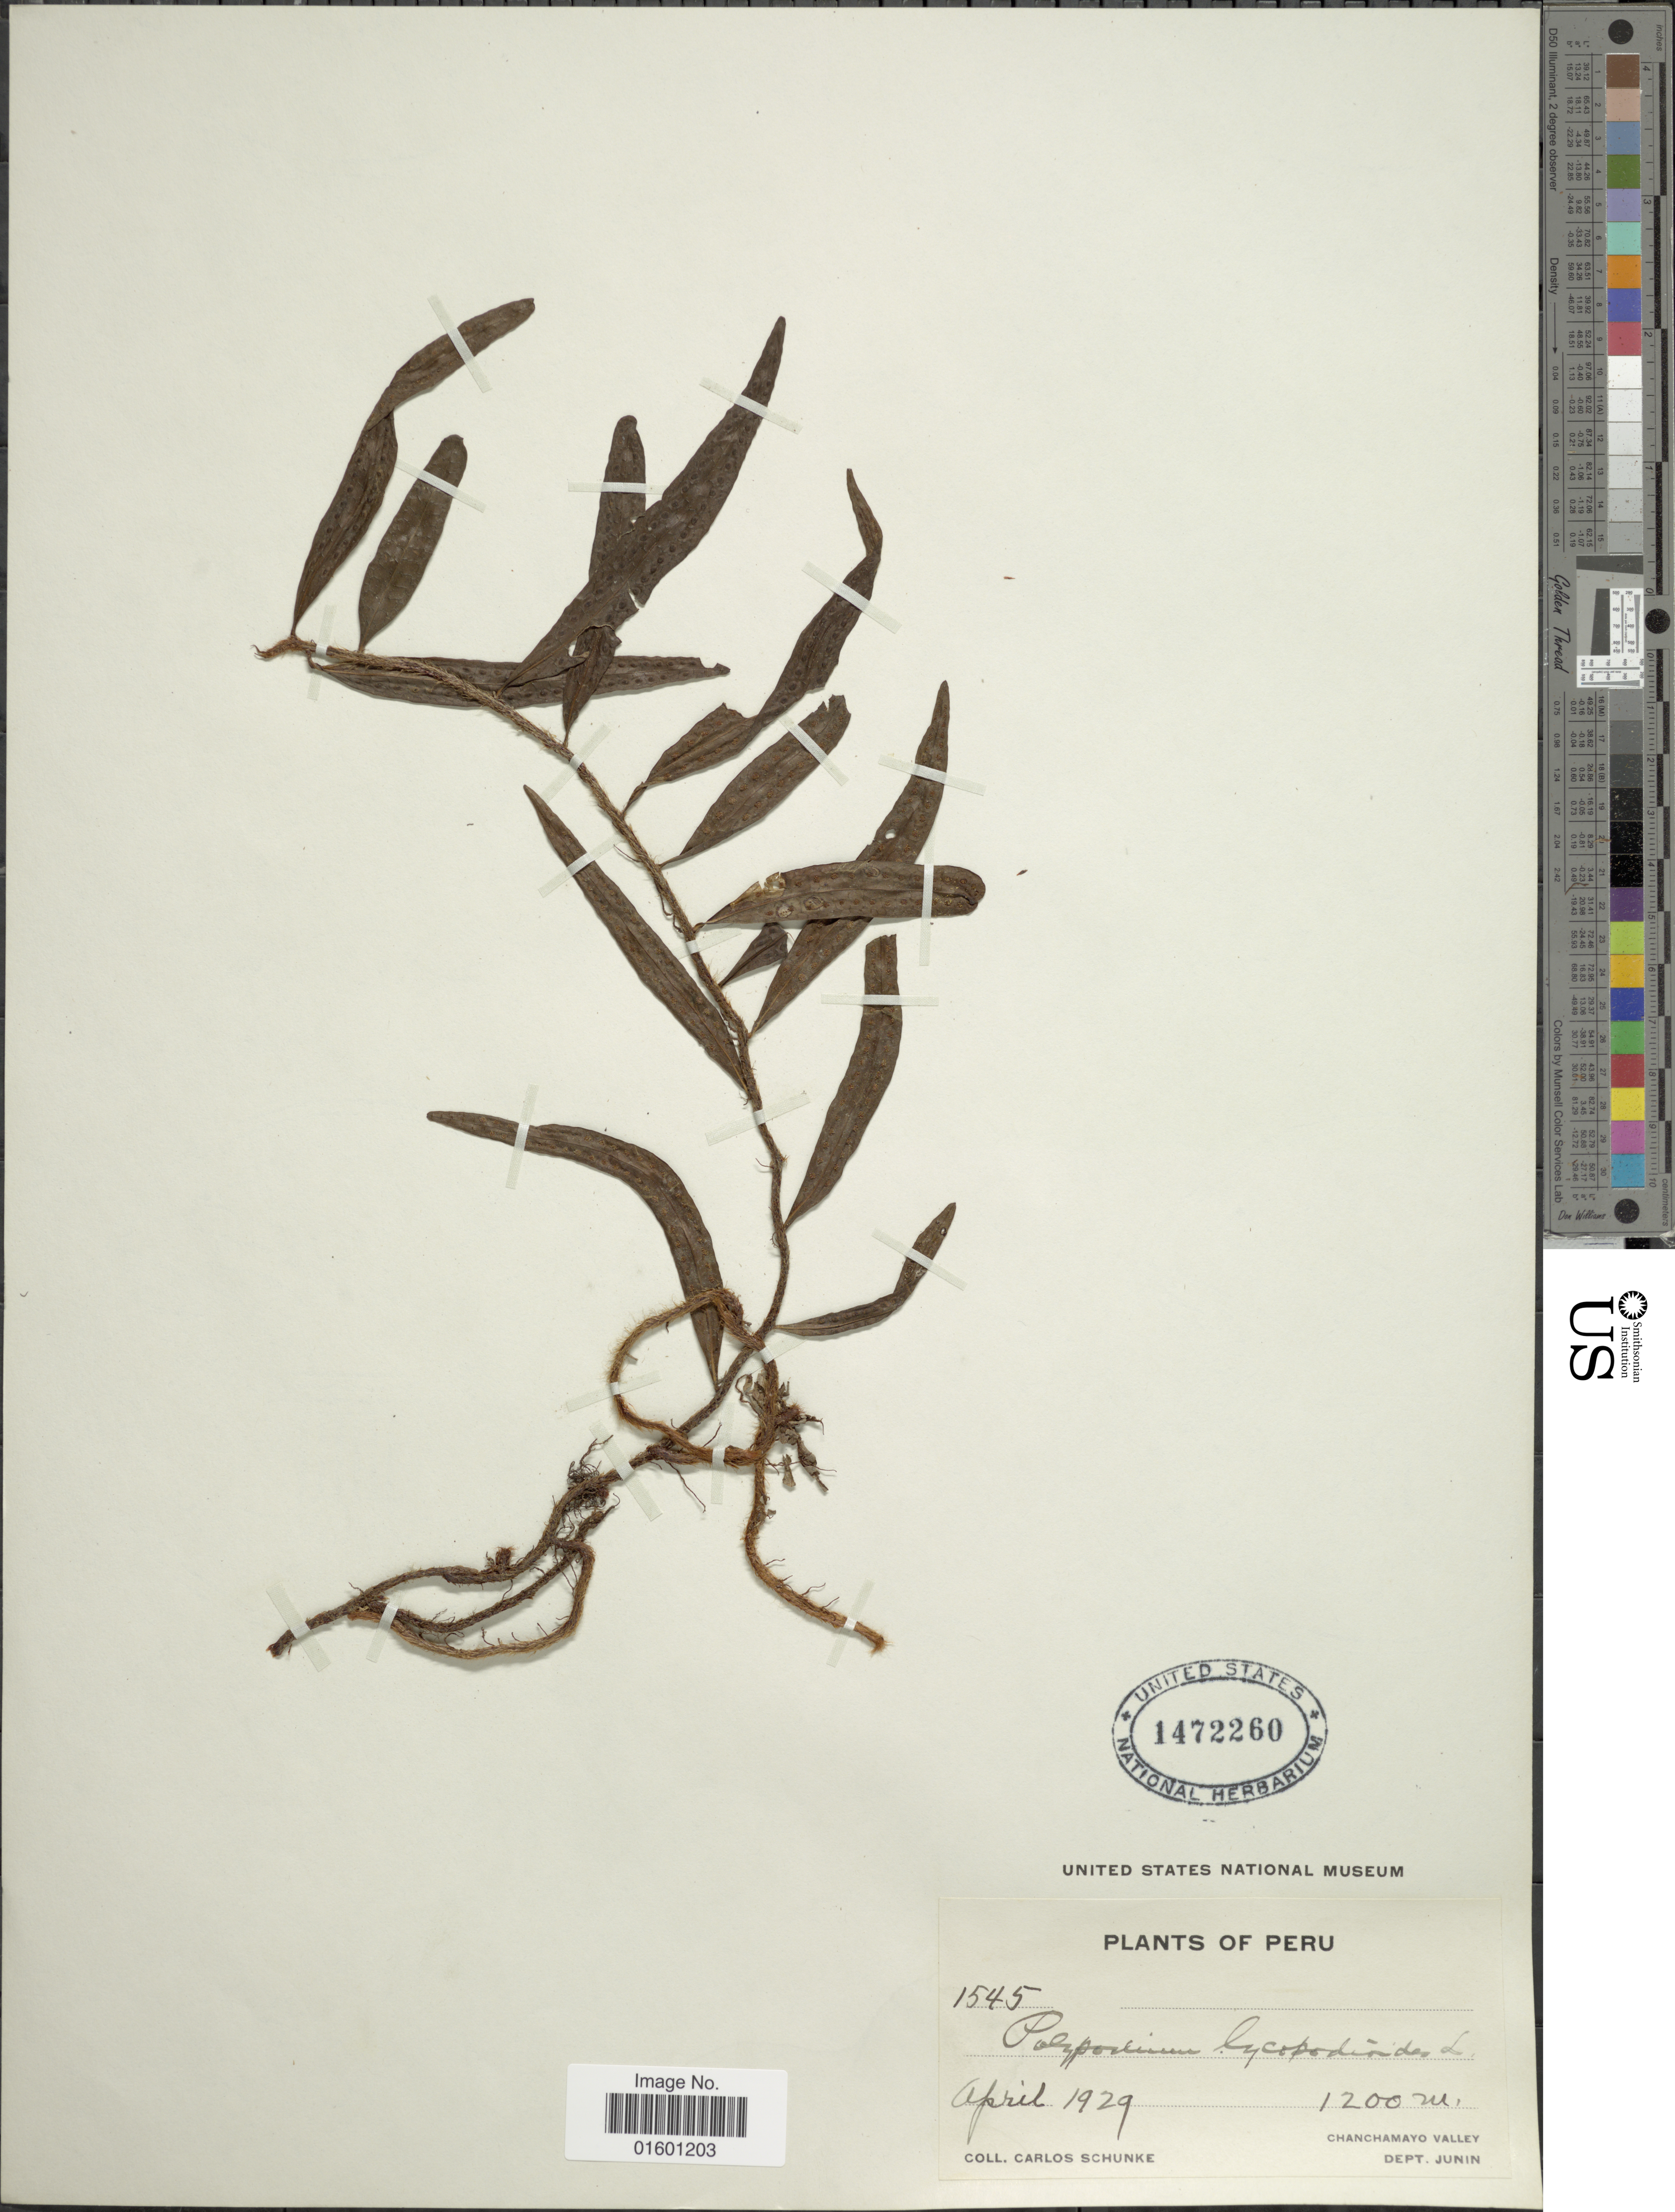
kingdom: Plantae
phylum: Tracheophyta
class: Polypodiopsida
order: Polypodiales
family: Polypodiaceae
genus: Microgramma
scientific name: Microgramma lycopodioides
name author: (L.) Copel.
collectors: C. Schunke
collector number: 1545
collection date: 1929-04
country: Peru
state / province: Junín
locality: Chanchamayo Valley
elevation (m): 1200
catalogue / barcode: US 1472260